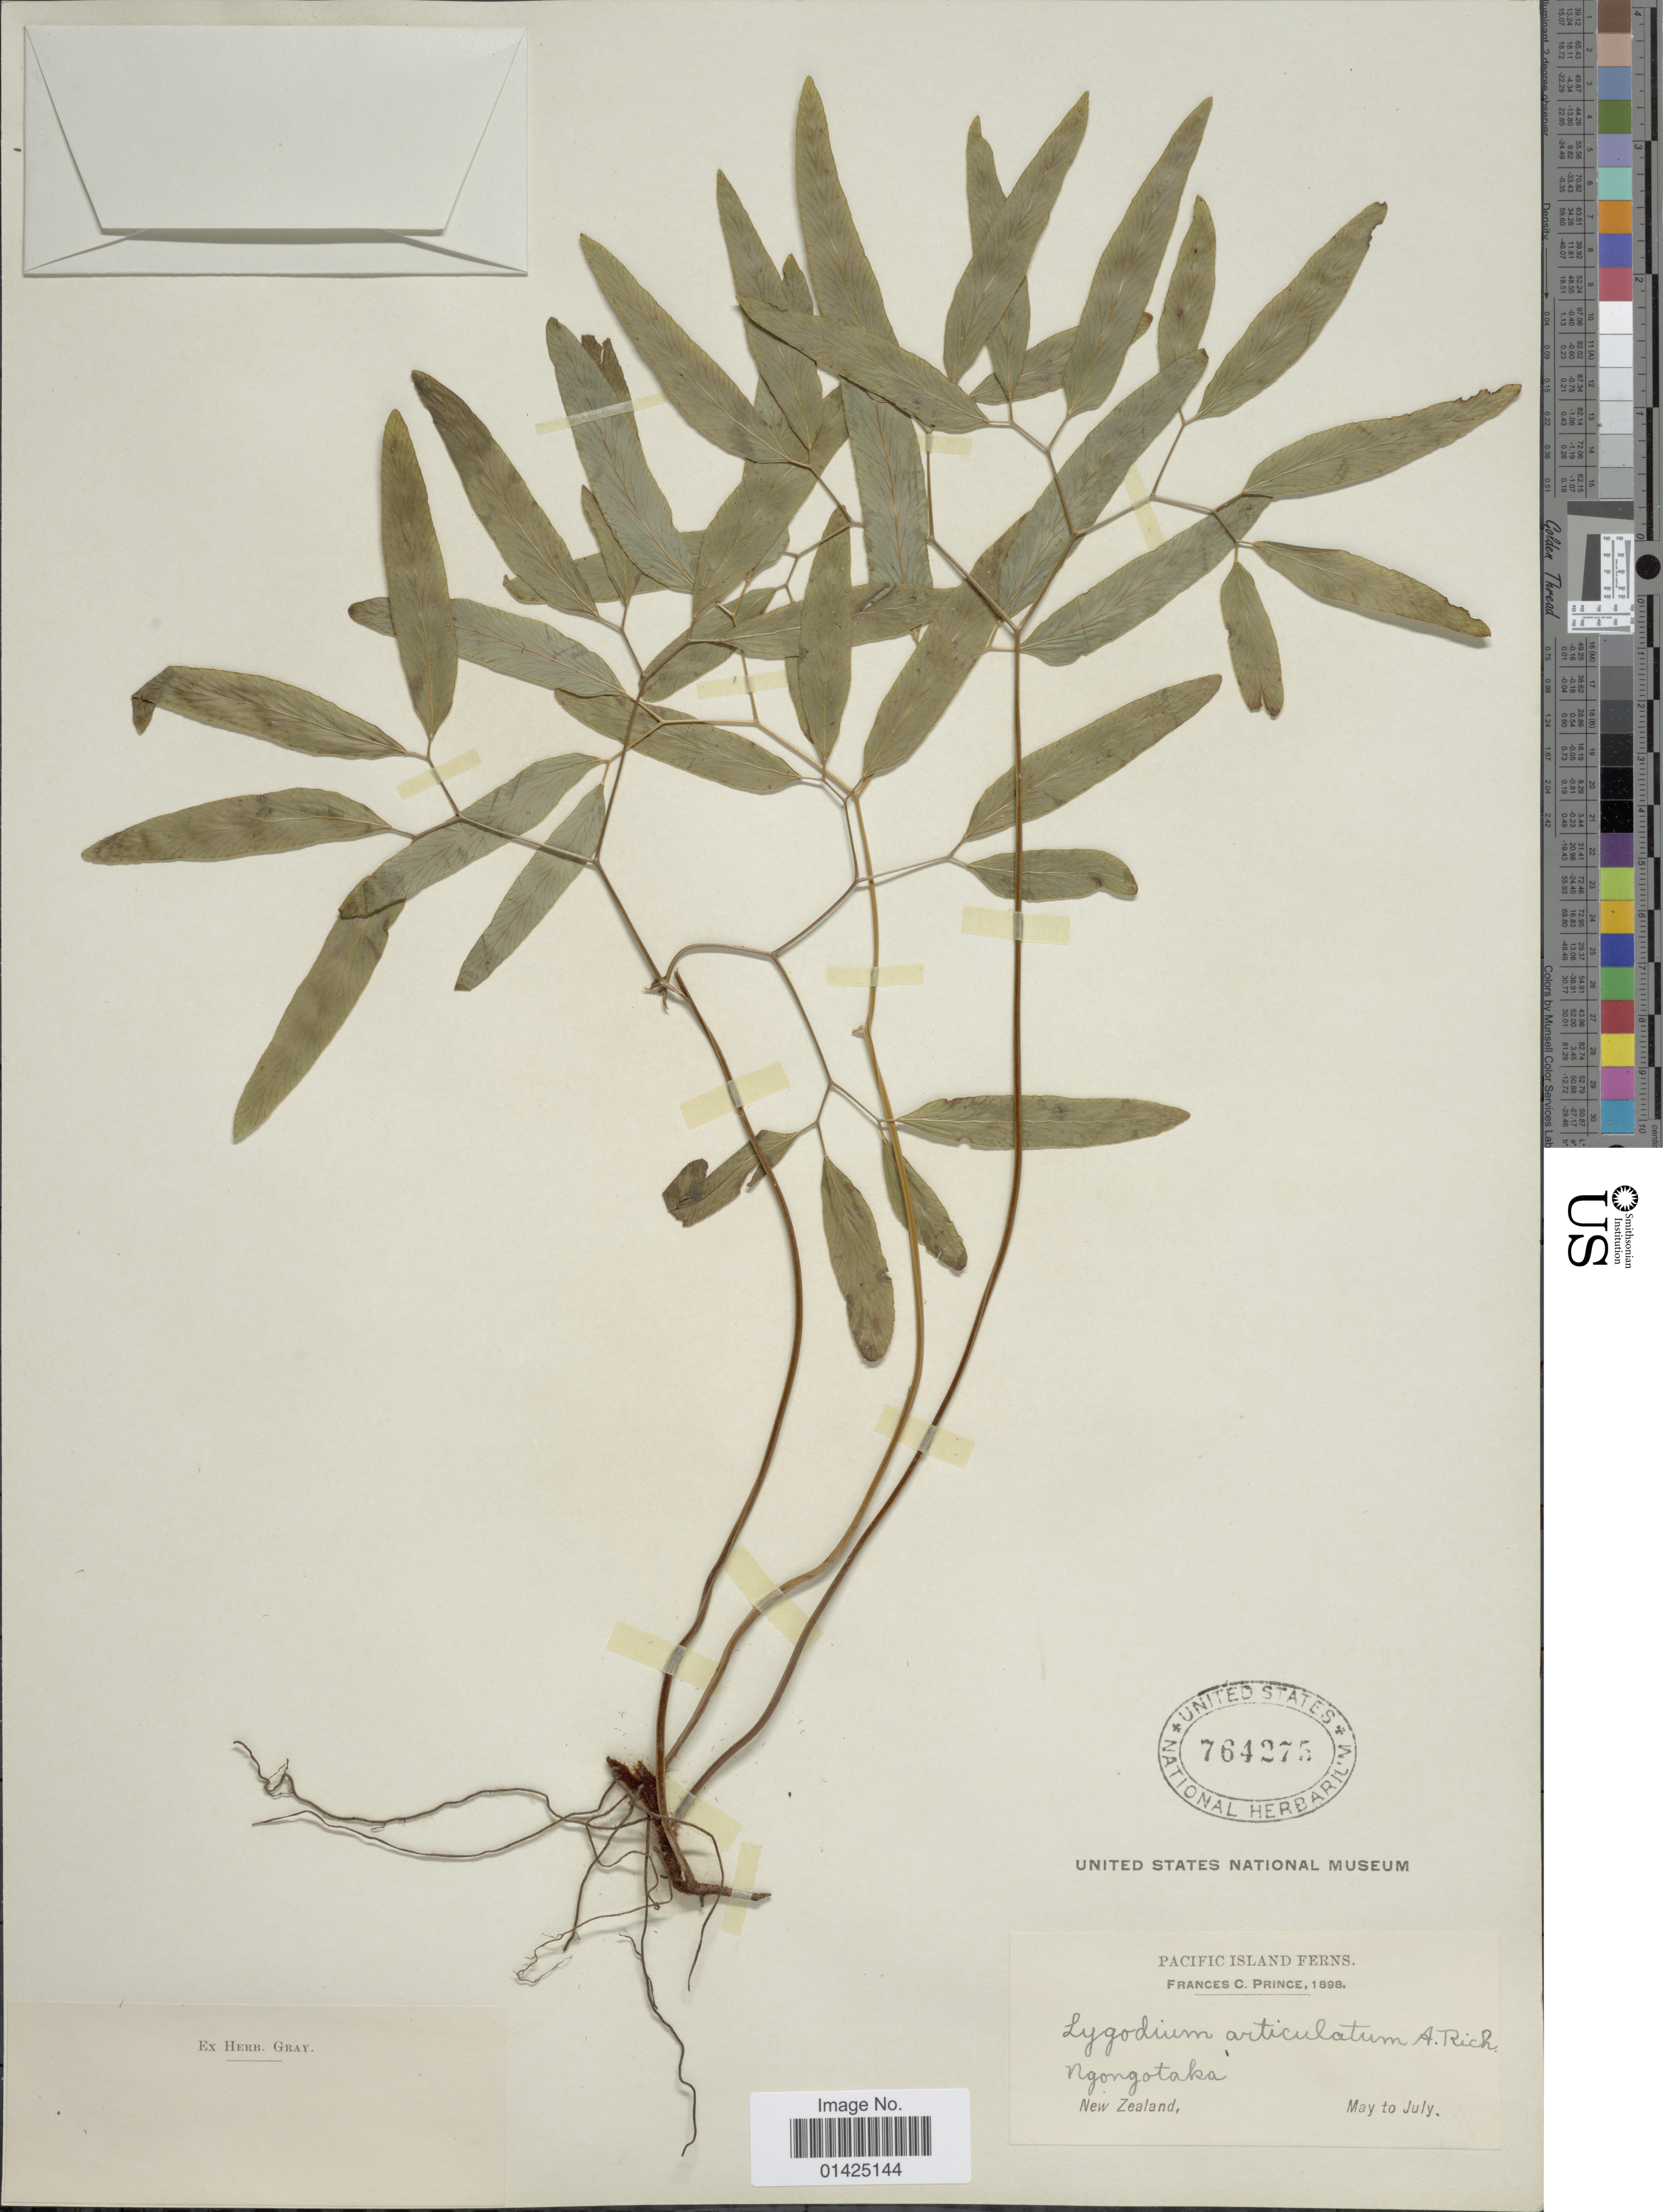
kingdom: Plantae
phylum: Tracheophyta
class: Polypodiopsida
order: Schizaeales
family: Lygodiaceae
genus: Lygodium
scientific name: Lygodium articulatum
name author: A. Rich.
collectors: F. Prince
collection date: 1898-05/1898-07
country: New Zealand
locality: Ngongotaka